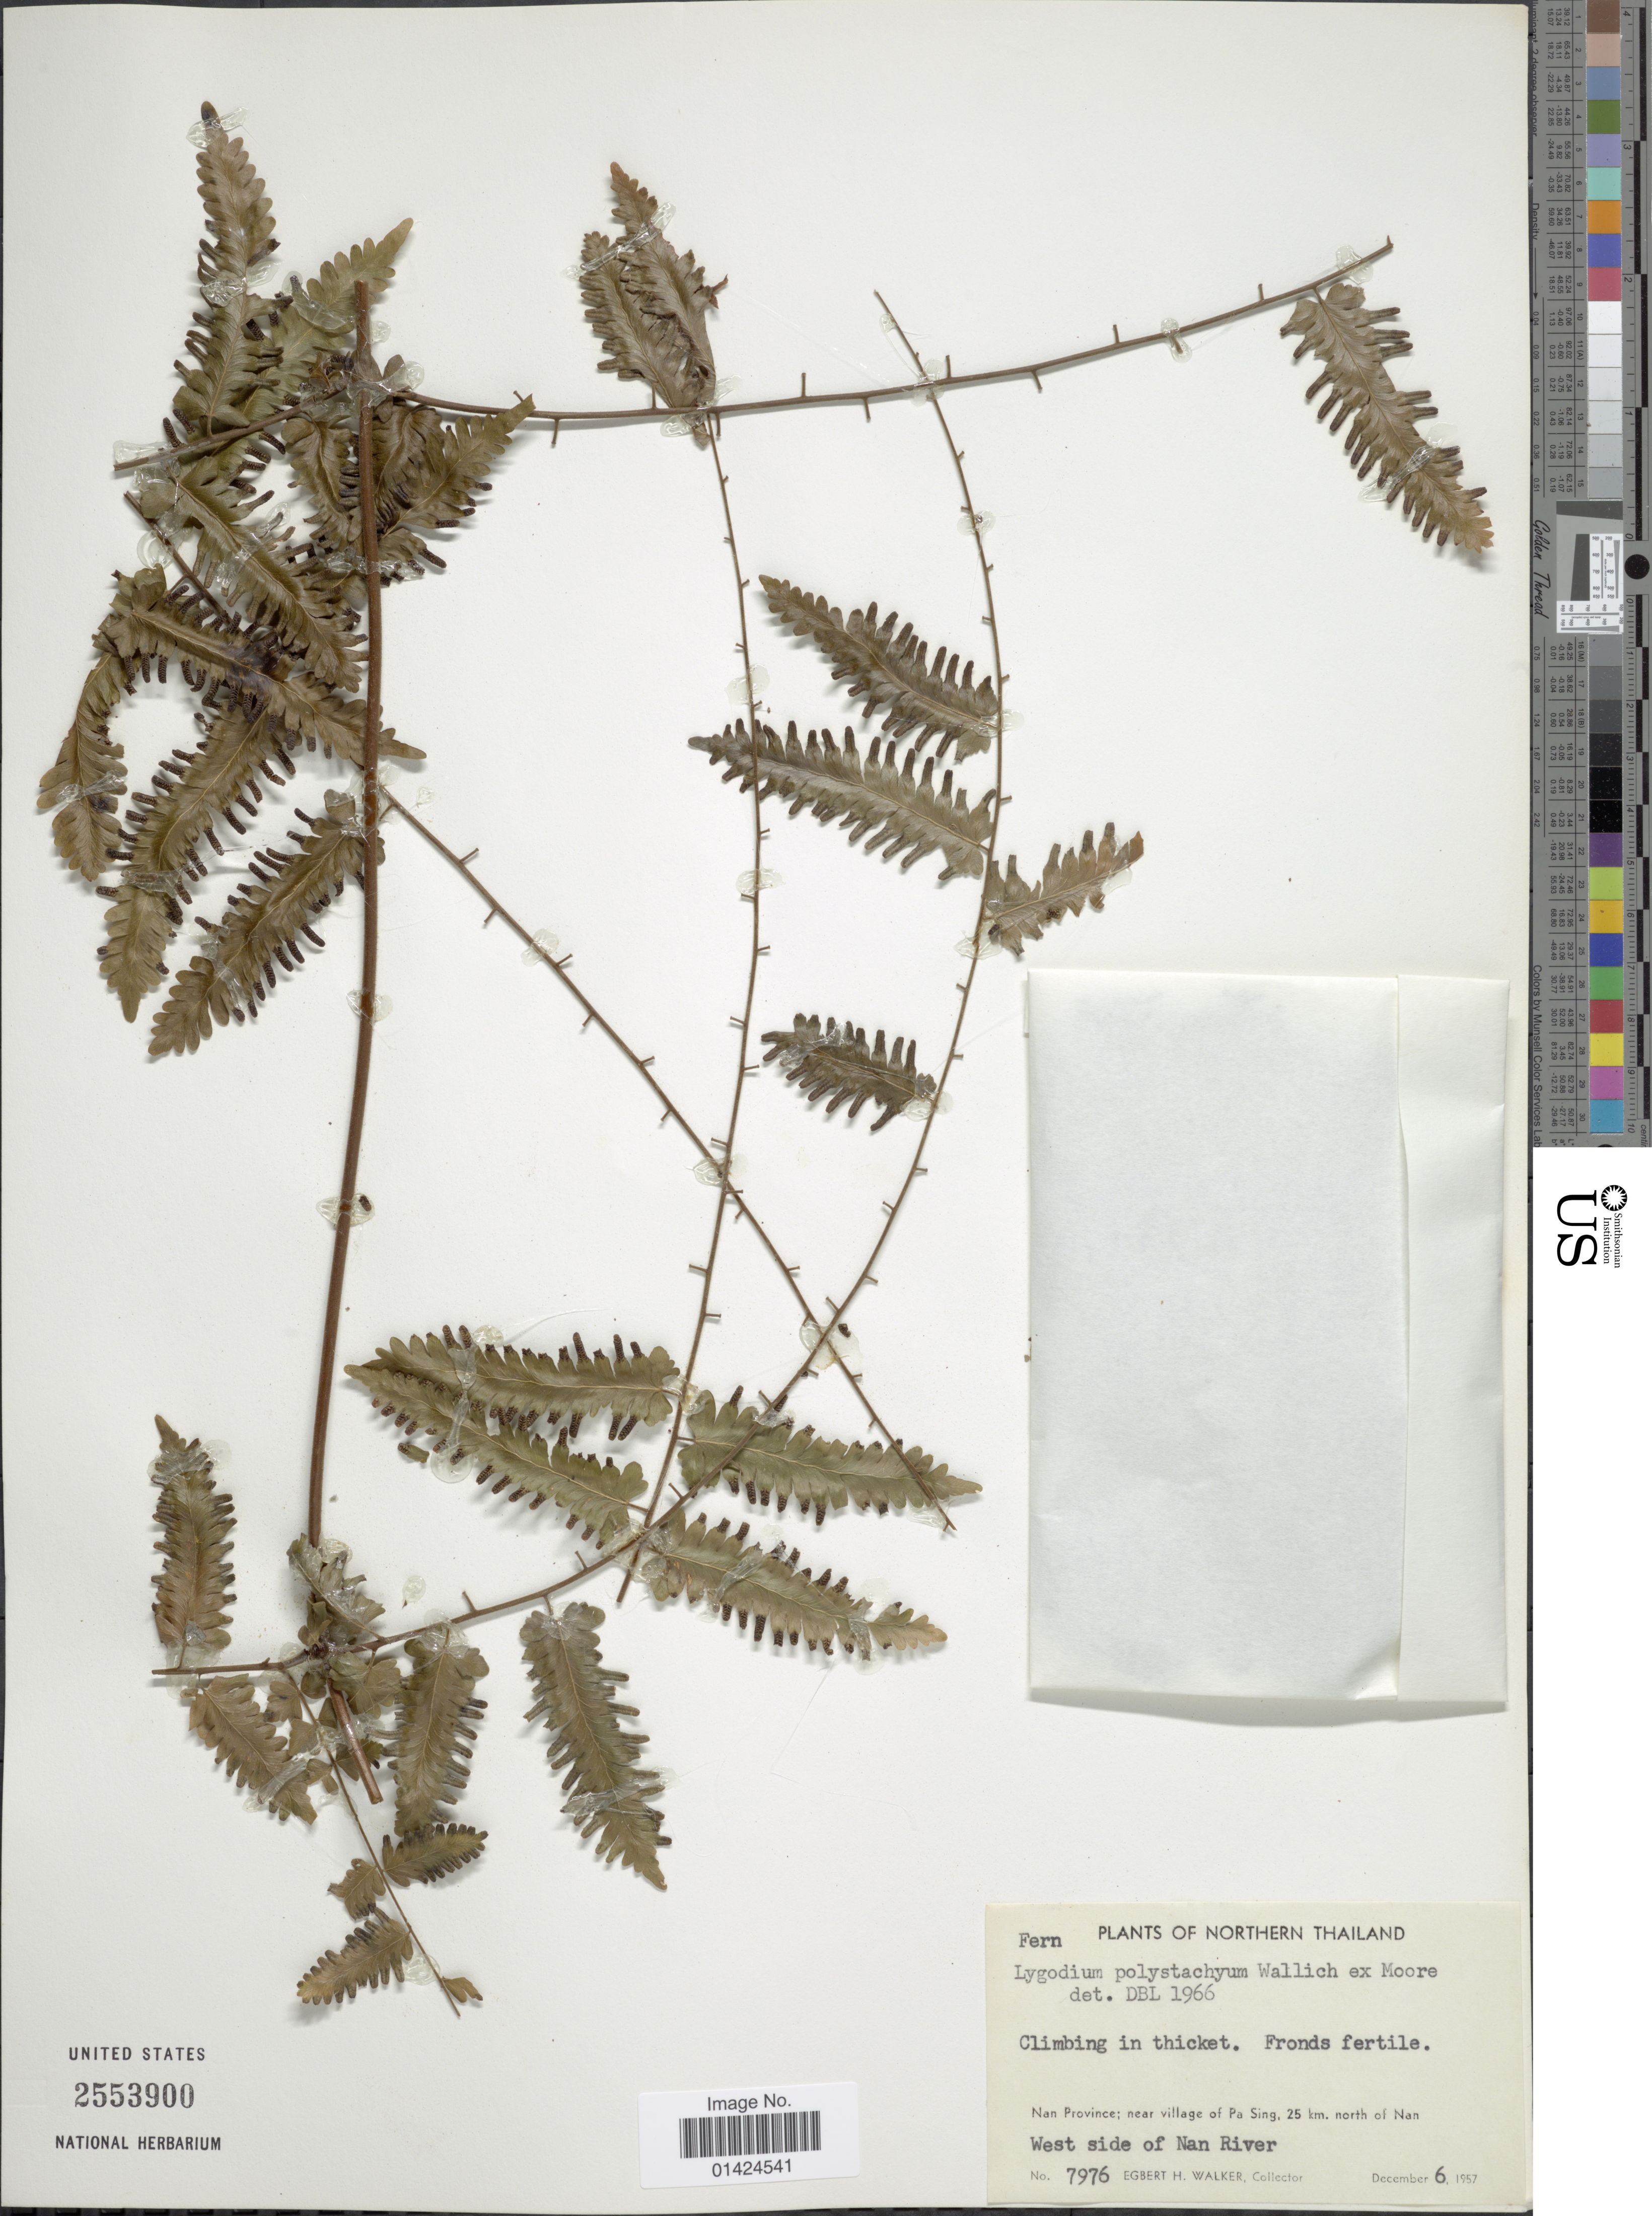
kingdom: Plantae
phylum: Tracheophyta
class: Polypodiopsida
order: Schizaeales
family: Lygodiaceae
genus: Lygodium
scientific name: Lygodium polystachyum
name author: Wall. ex T. Moore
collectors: E. H. Walker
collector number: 7976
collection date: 1957-12-06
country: Thailand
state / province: Nan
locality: Northern Thailand. Nan Province; near village of Pa Sing, 25 km. north of Nan. West side of Nan River.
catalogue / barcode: US 2553900